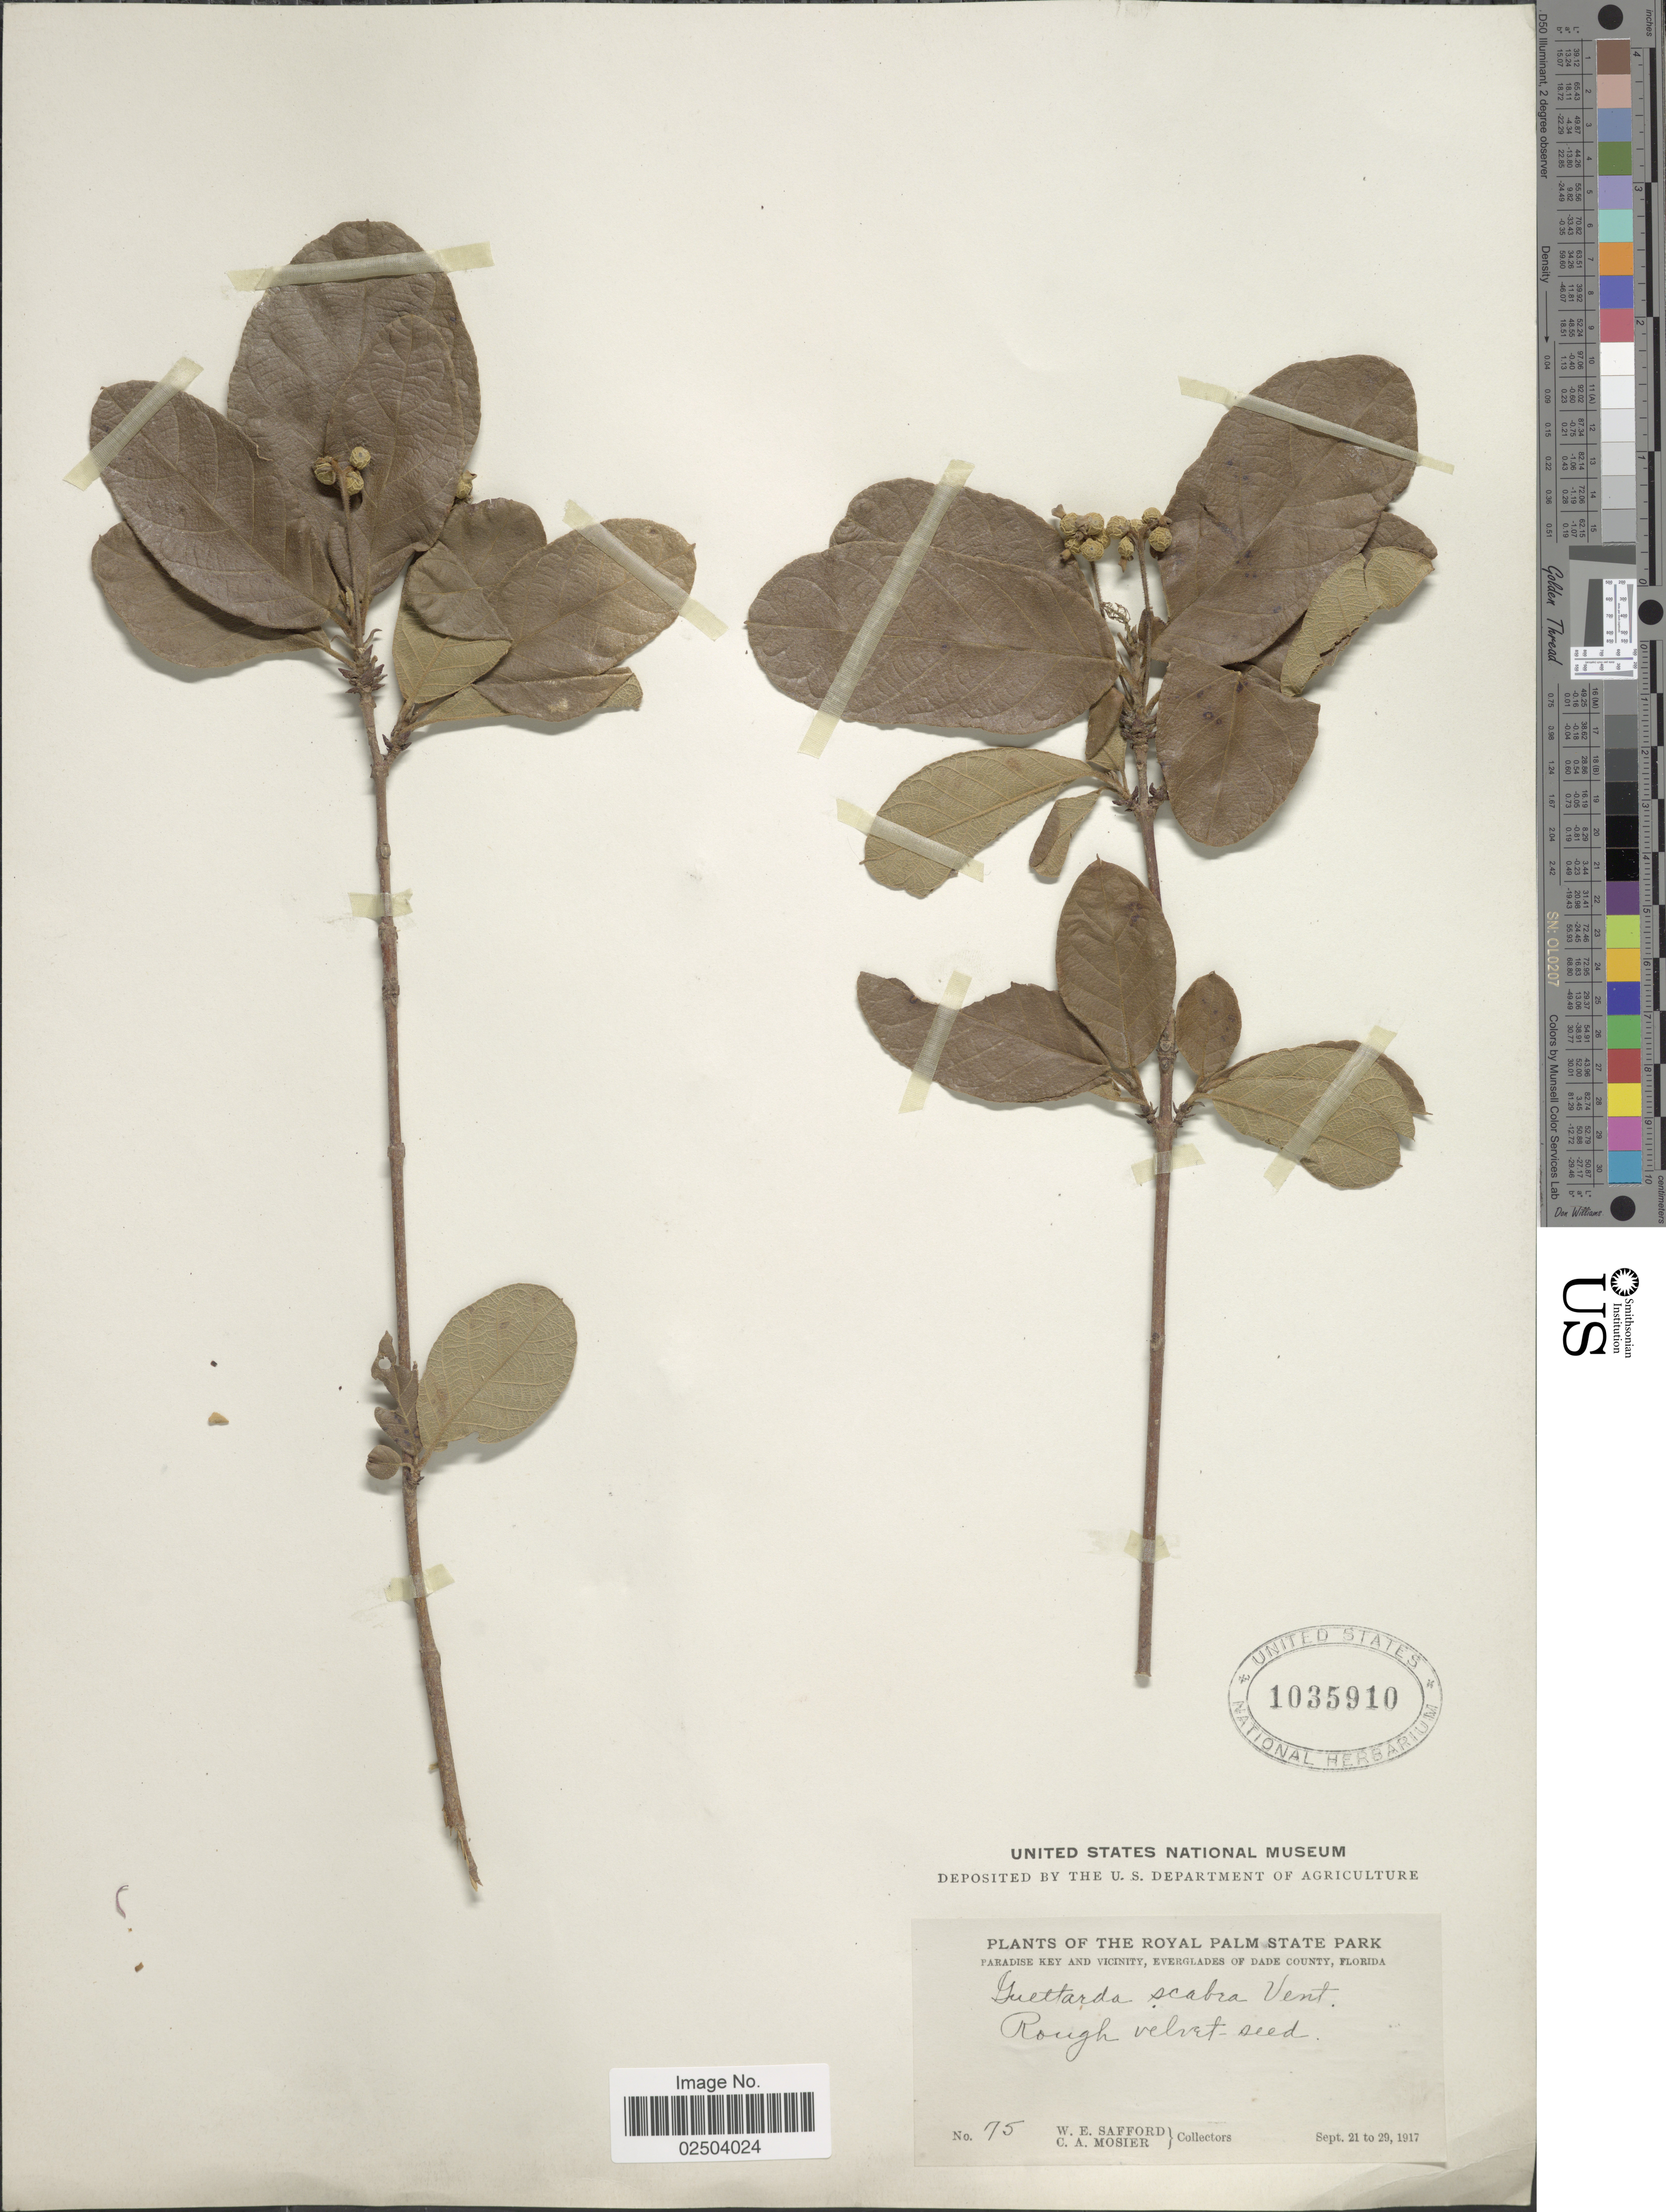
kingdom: Plantae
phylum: Tracheophyta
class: Magnoliopsida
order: Gentianales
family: Rubiaceae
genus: Guettarda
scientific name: Guettarda scabra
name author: (L.) Vent.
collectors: W. E. Safford & C. A. Mosier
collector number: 75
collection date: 1917-09-21/1917-09-29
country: United States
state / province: Florida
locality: Royal Palm State Park. Paradise Key and vicinity, Everglades of Dade County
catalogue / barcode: US 1035910